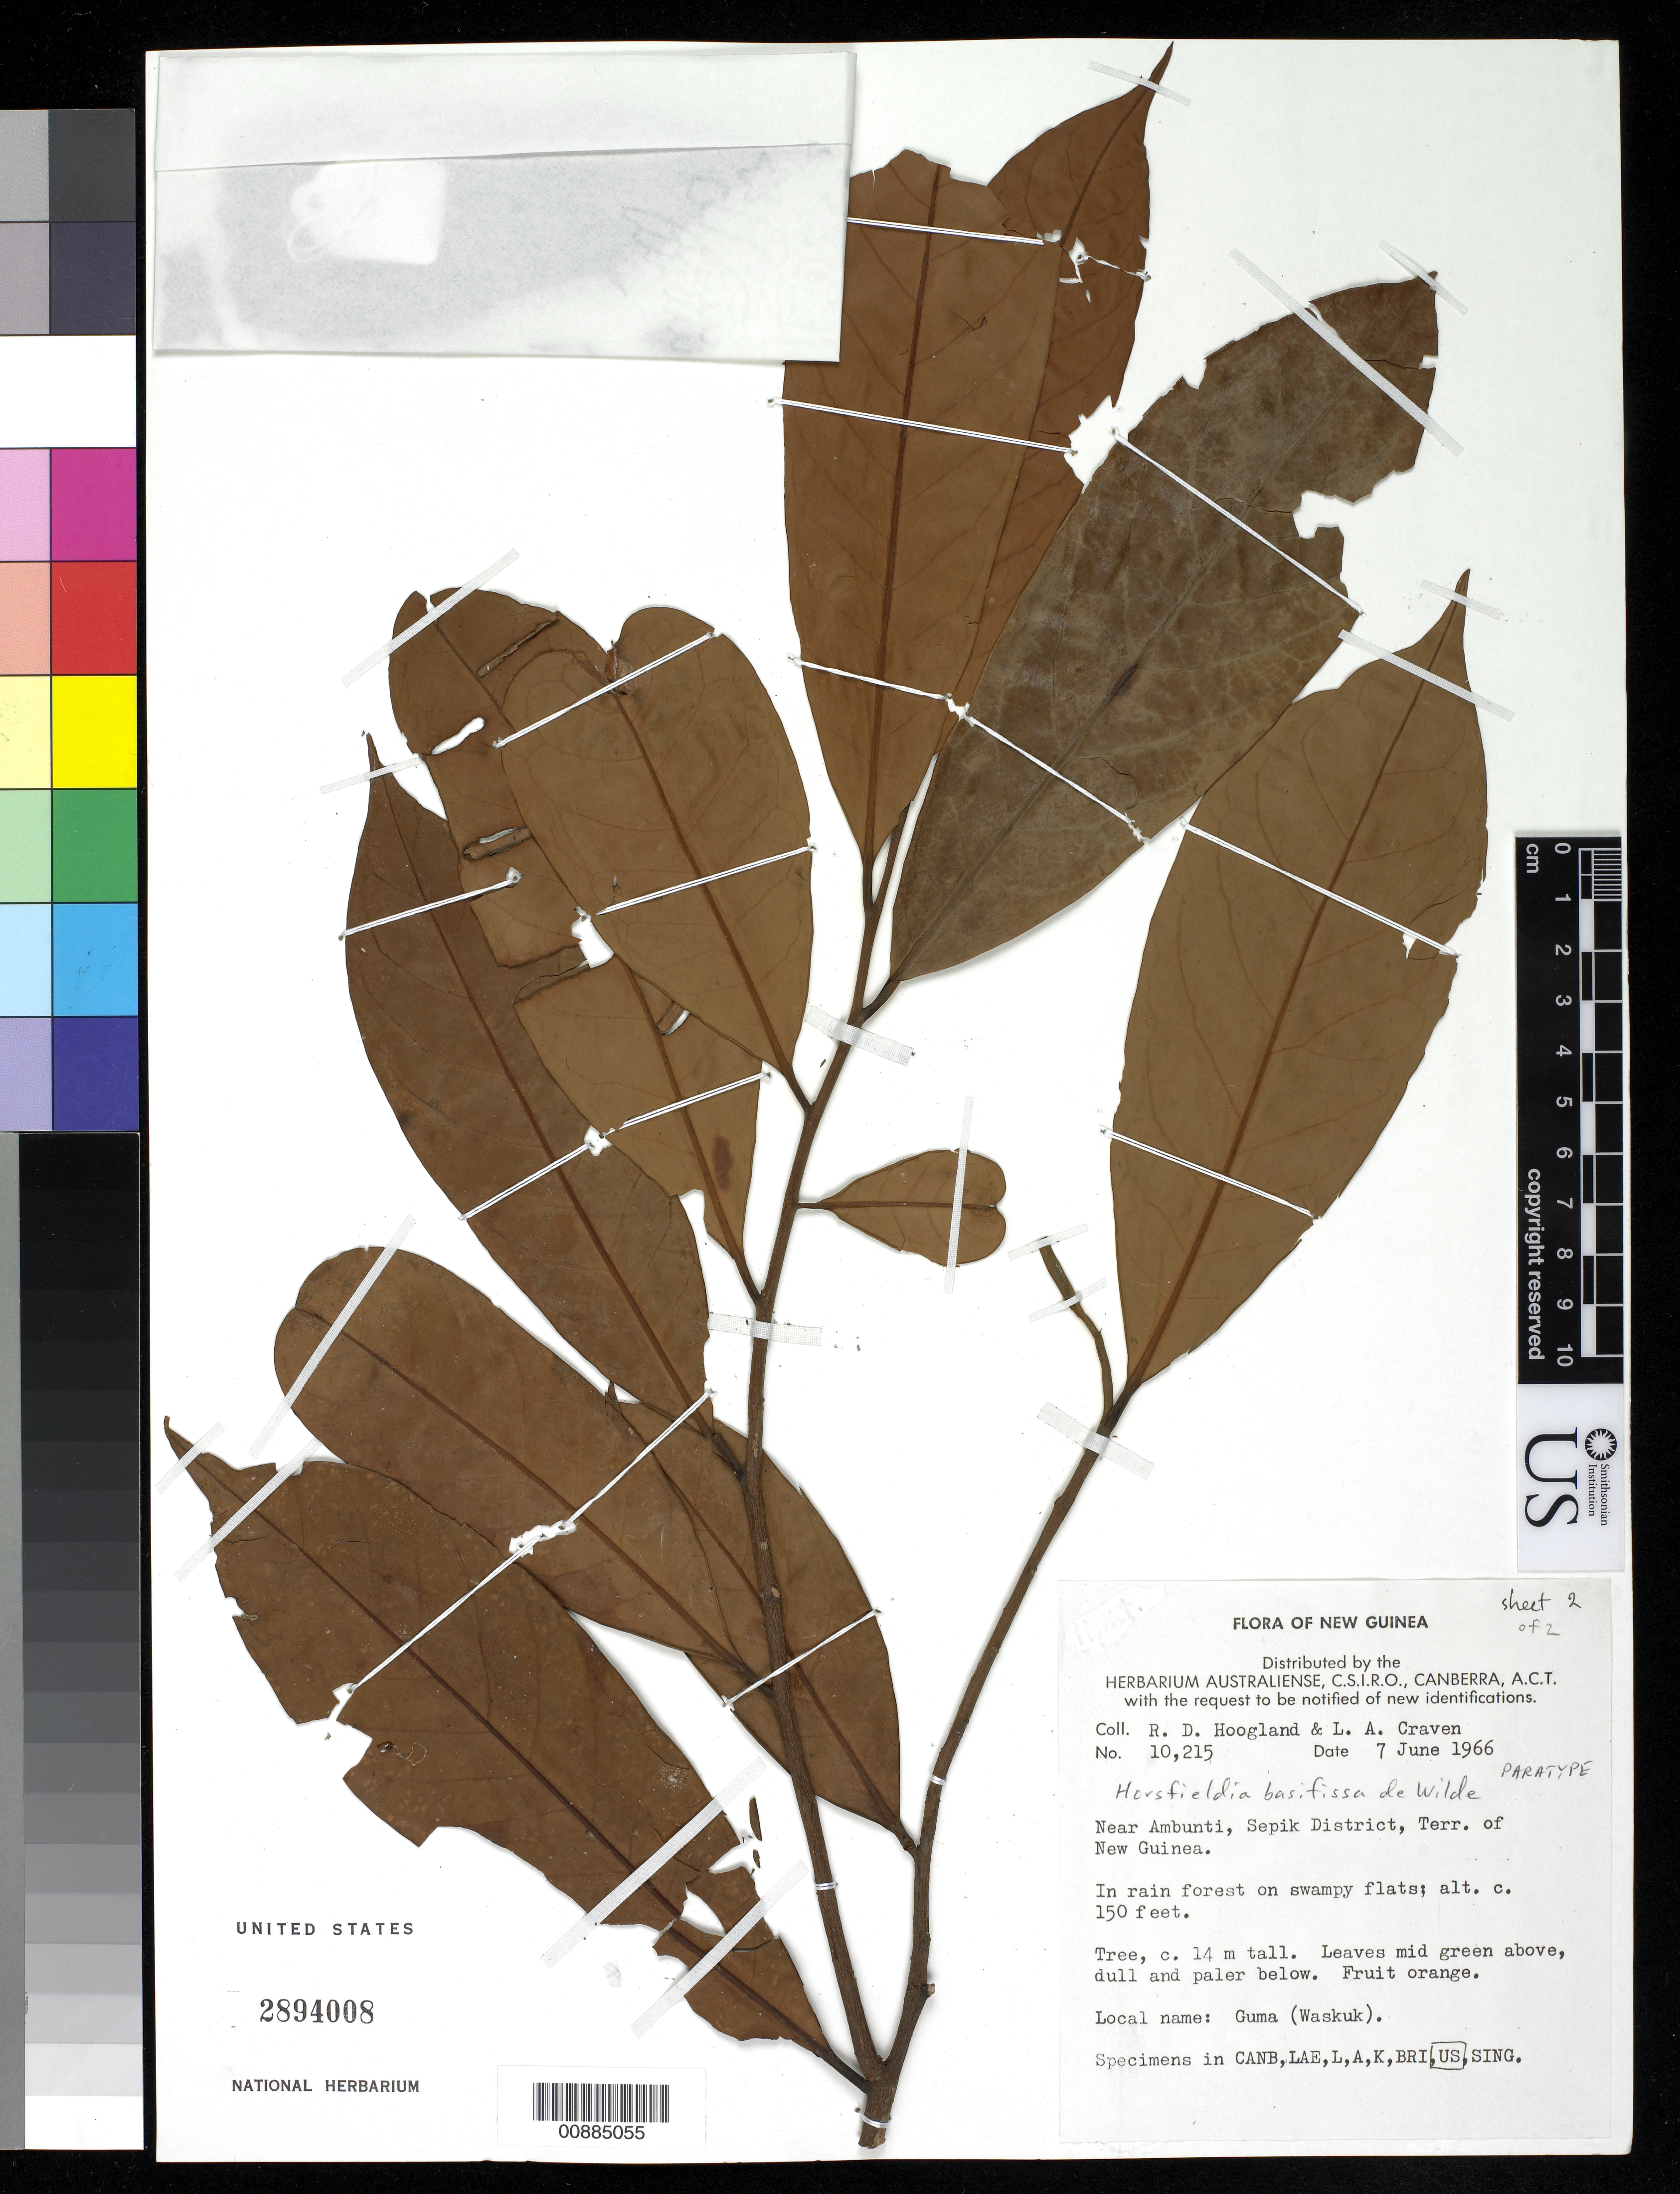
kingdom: Plantae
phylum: Tracheophyta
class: Magnoliopsida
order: Magnoliales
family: Myristicaceae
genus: Horsfieldia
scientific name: Horsfieldia basifissa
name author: W.J. de Wilde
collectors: R. D. Hoogland & L. A. Craven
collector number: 10215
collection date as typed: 07 Jun 1966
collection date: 1966-06-07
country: Papua New Guinea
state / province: East Sepik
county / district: Ambunti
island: New Guinea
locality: Territory of New Guinea, Sepik District, near Ambunti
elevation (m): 46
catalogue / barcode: US 2894008